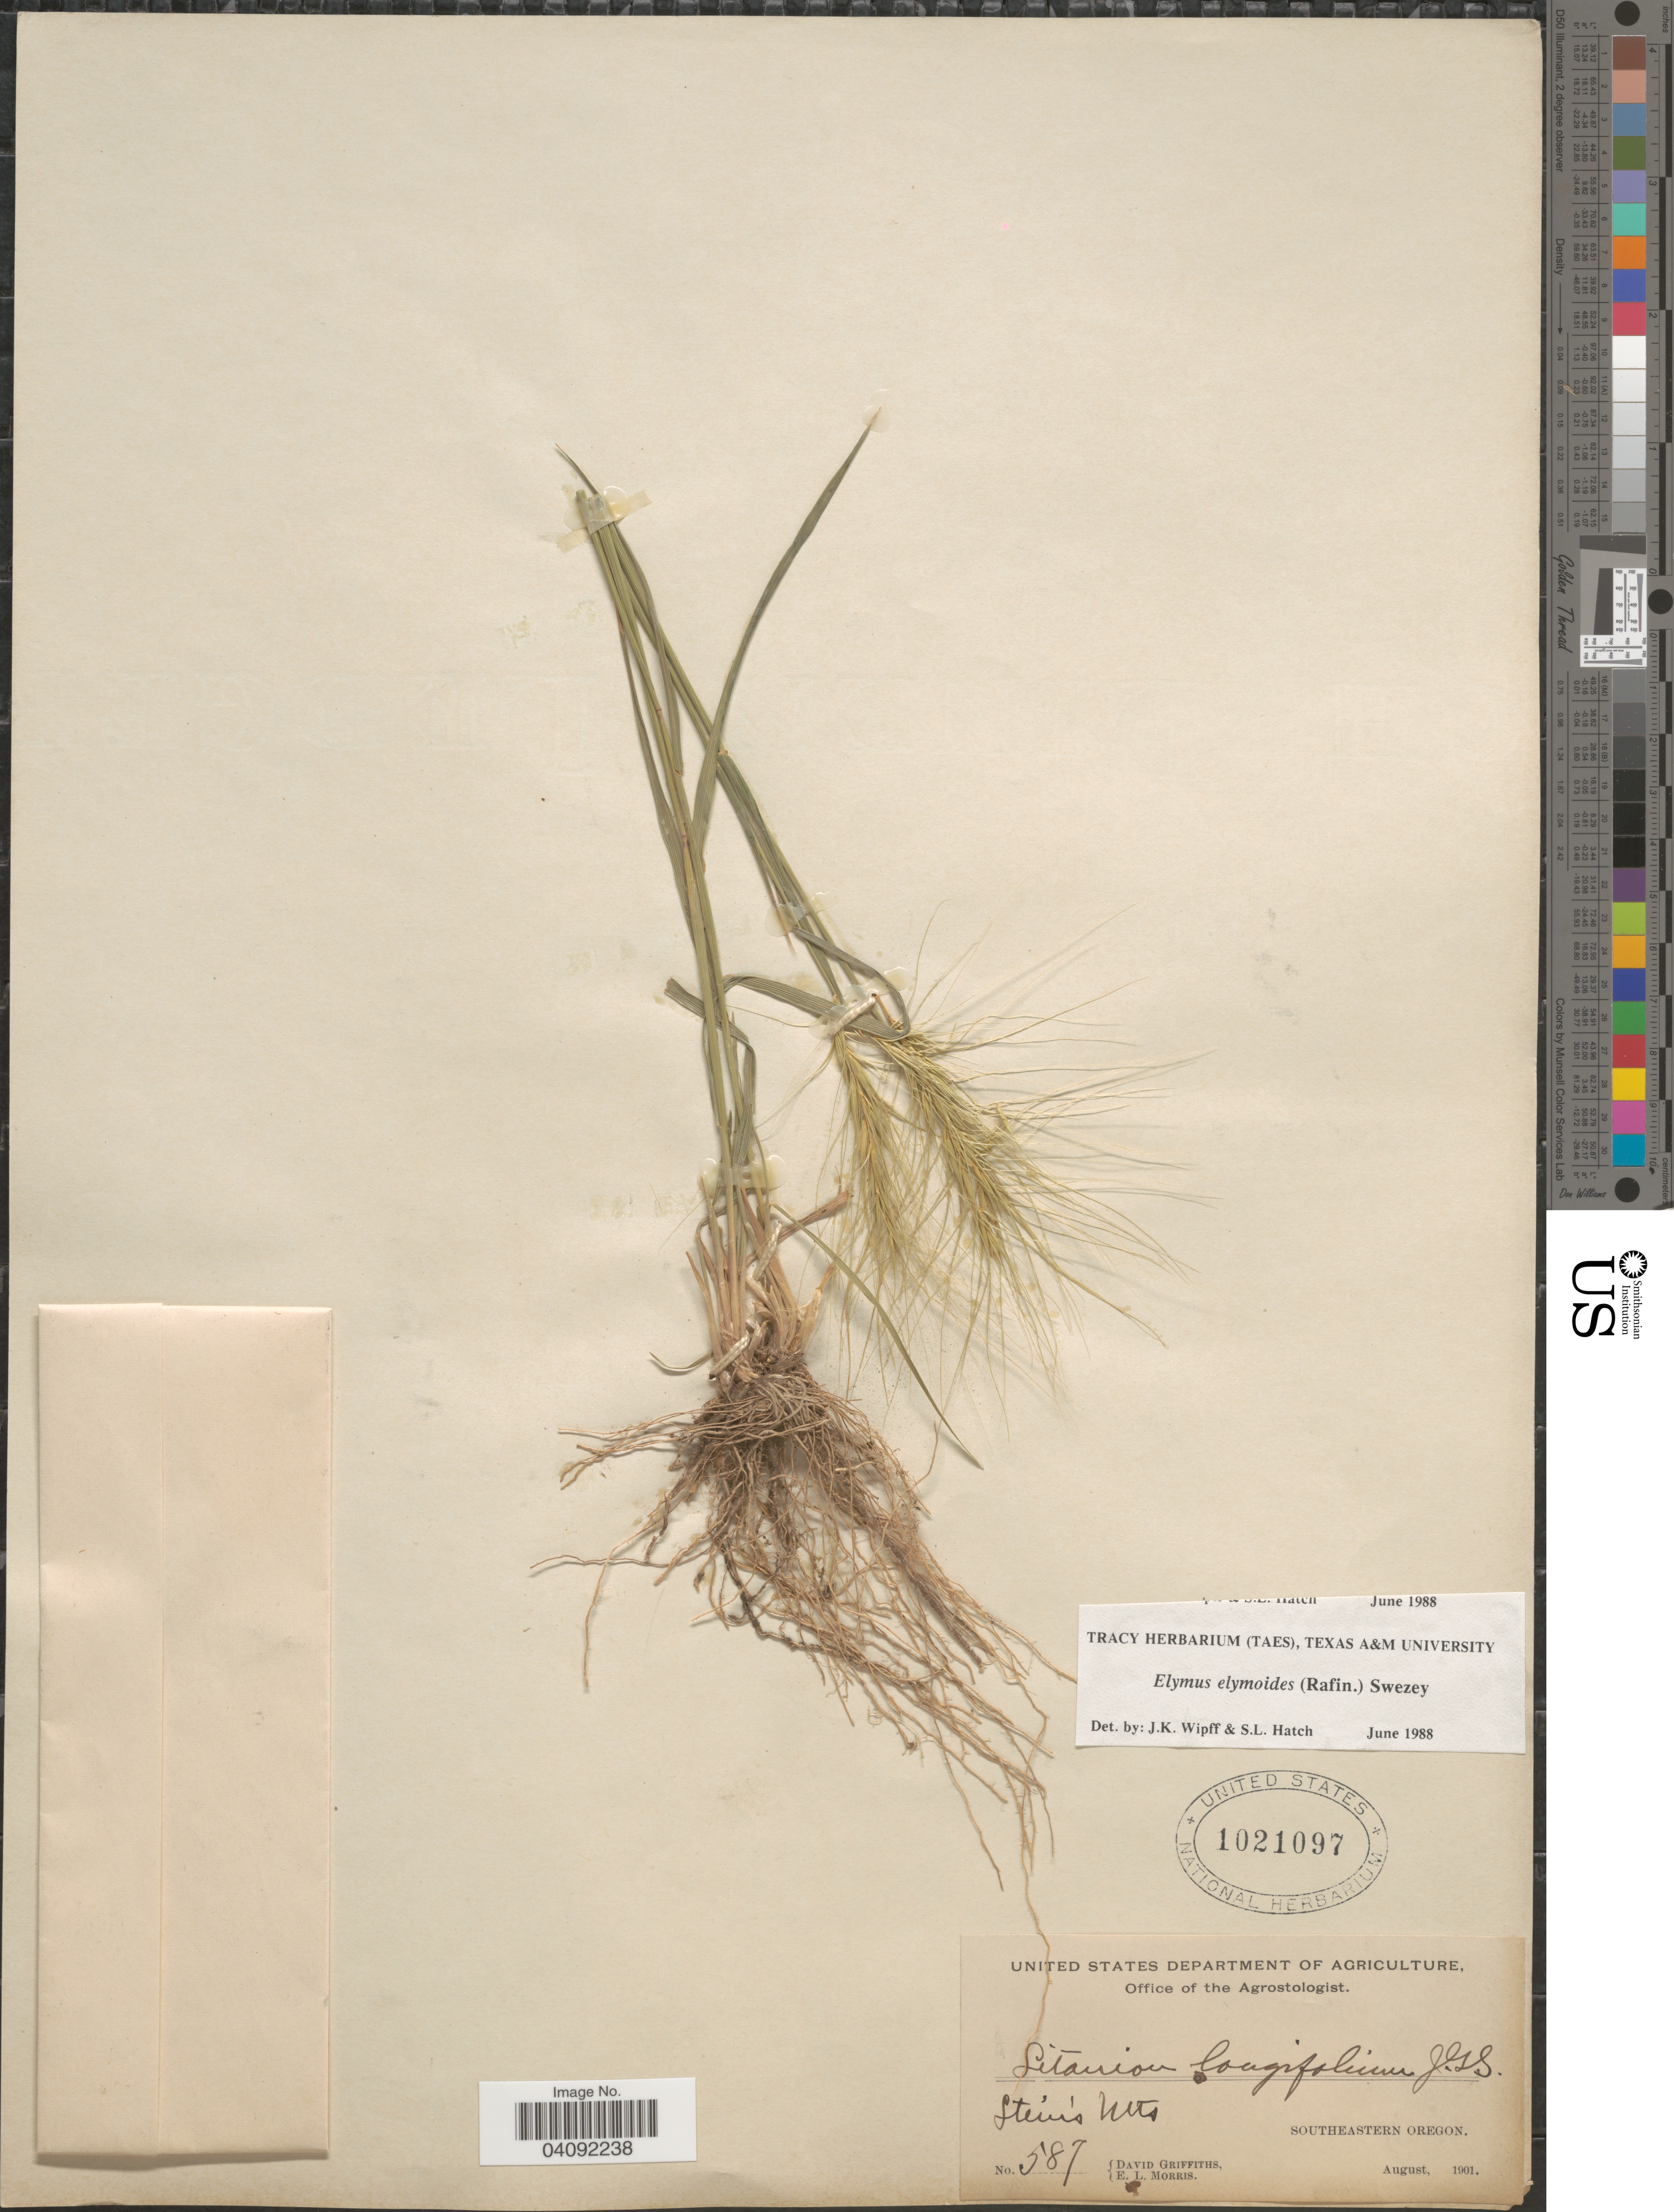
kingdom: Plantae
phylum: Tracheophyta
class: Liliopsida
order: Poales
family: Poaceae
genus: Elymus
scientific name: Elymus elymoides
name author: (Raf.) Swezey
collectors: D. Griffiths & E. Morris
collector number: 587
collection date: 1901-08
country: United States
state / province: Oregon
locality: Stein's Mts. Southeastern Oregon.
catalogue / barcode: US 1021097